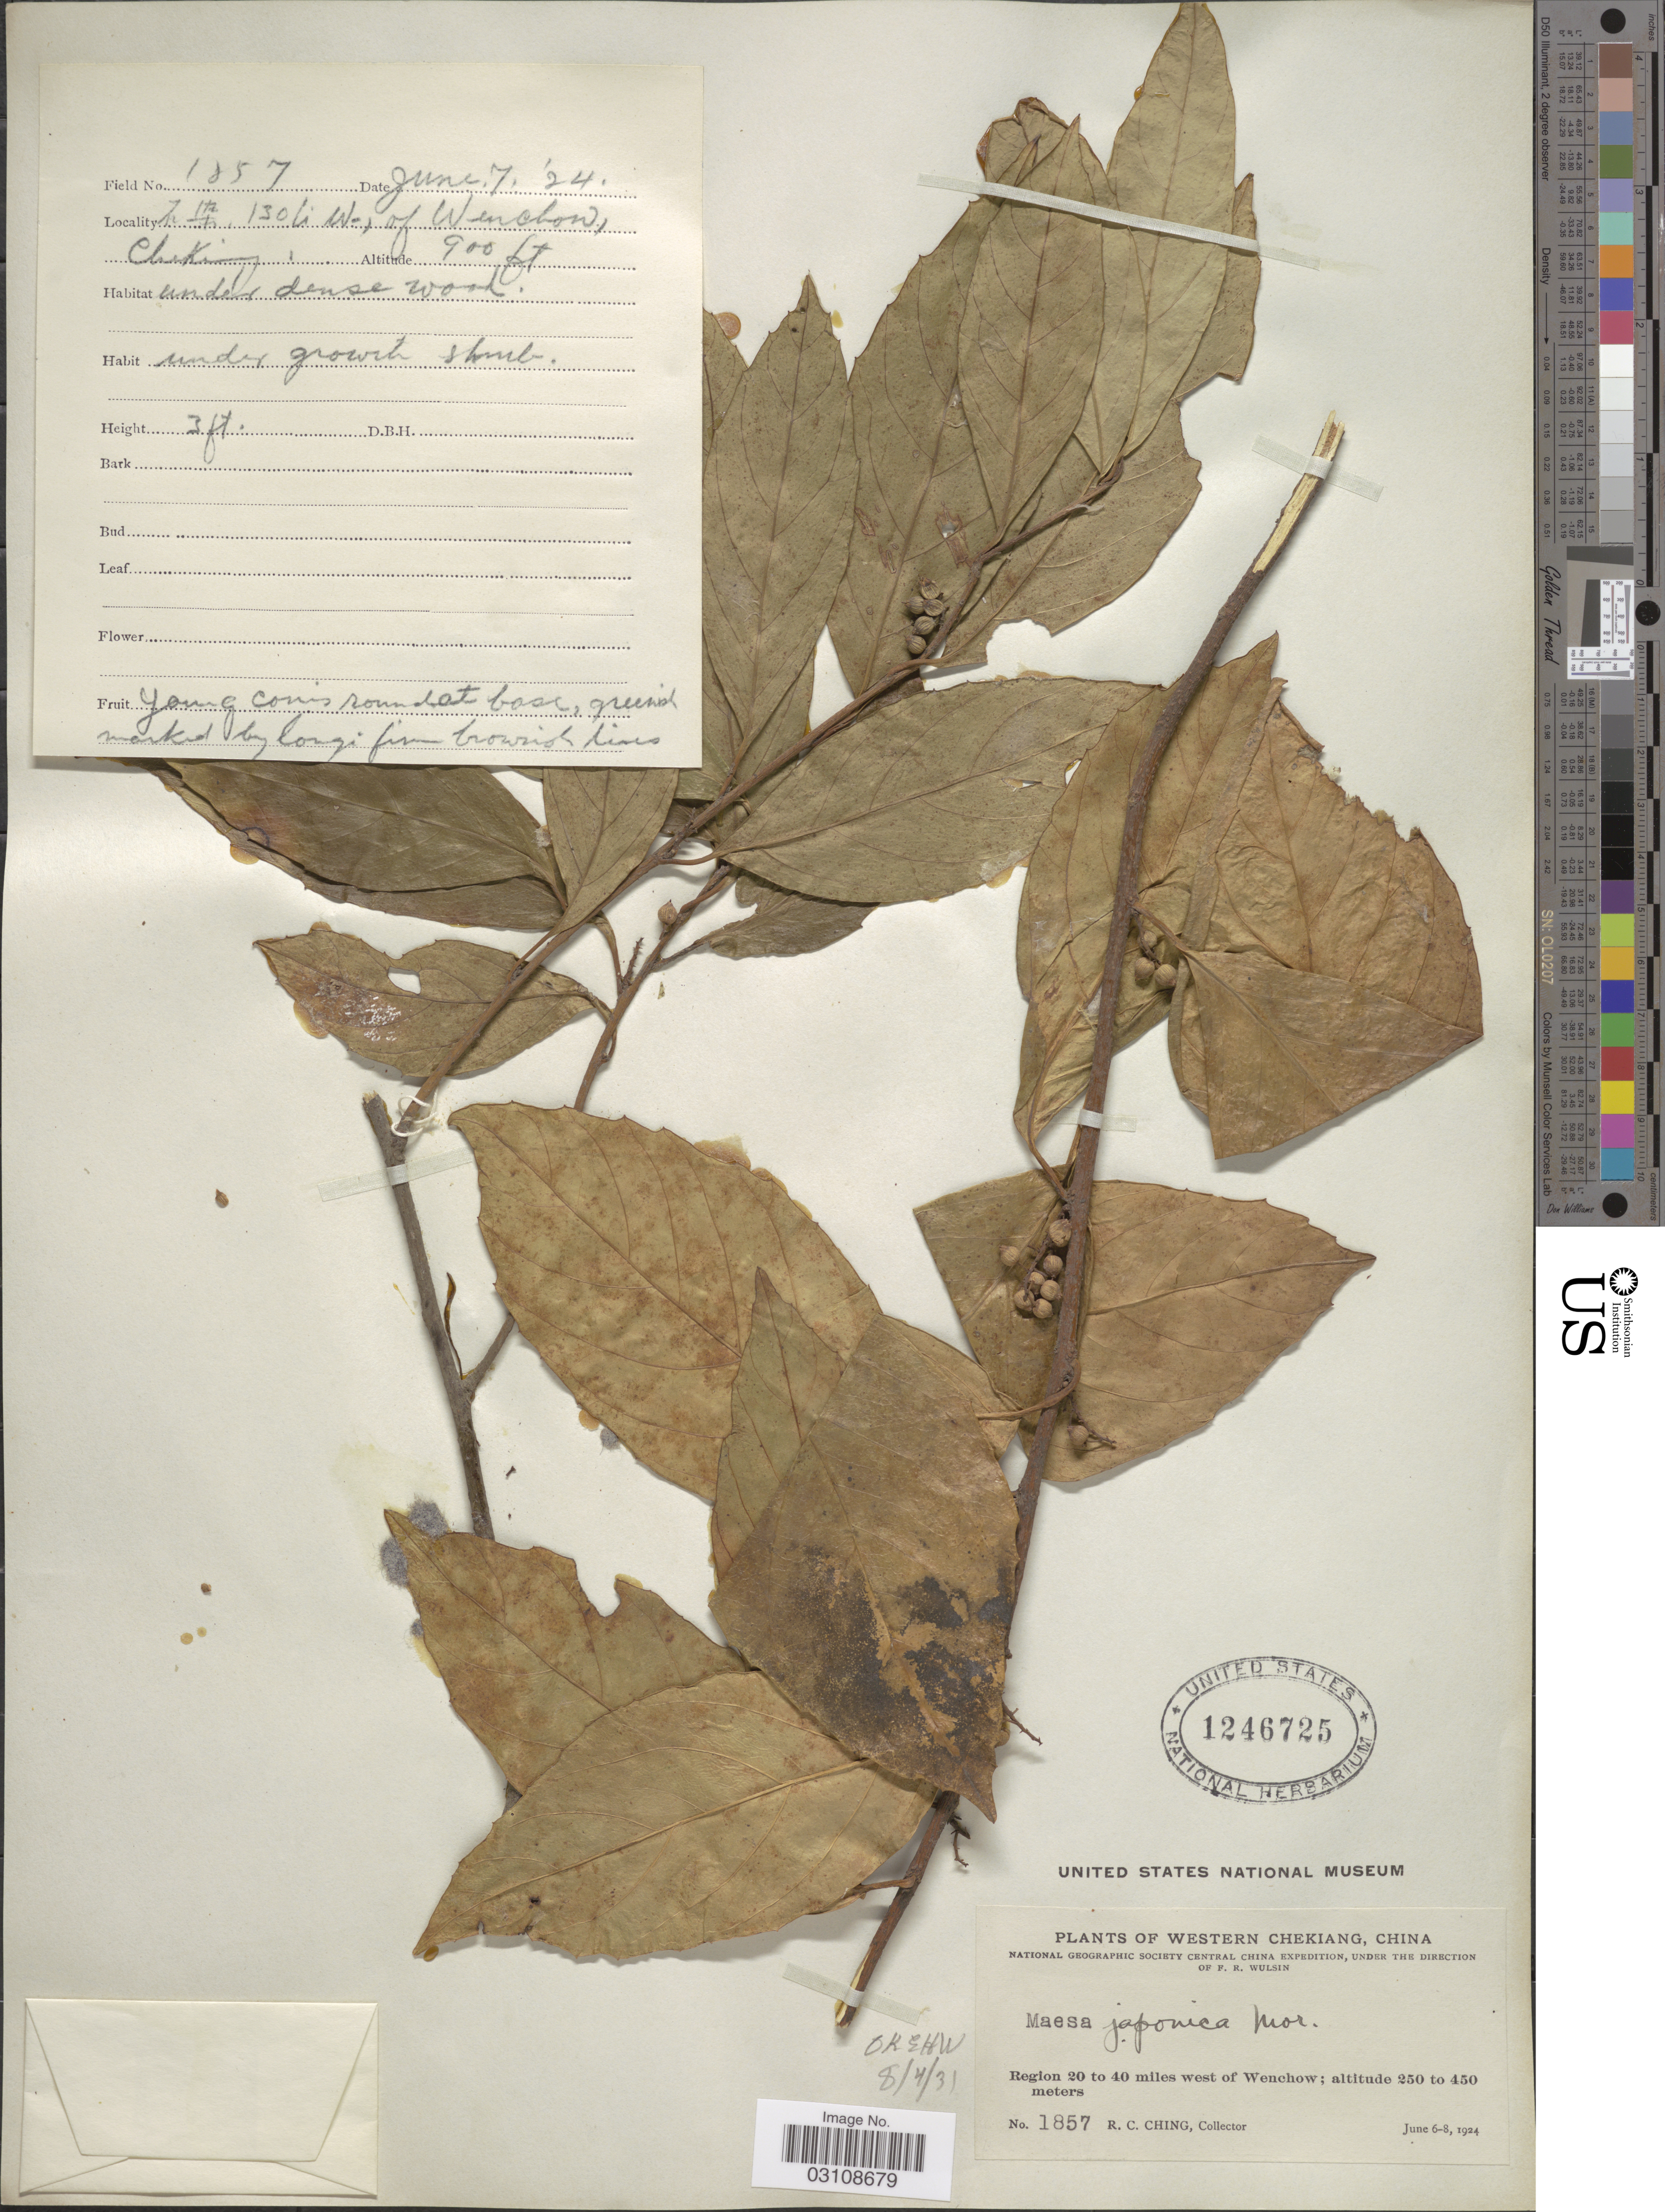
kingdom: Plantae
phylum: Tracheophyta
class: Magnoliopsida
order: Ericales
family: Primulaceae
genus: Maesa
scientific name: Maesa japonica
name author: Merr.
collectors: R. C. Ching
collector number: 1857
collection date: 1924-06-06/1924-06-08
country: China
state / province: Zhejiang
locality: Shiranxiang. 130 li. W. of Wenchow (Region 20 to 40 miles west of Wenchow). Western Chongqing.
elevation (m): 274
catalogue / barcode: US 1246725